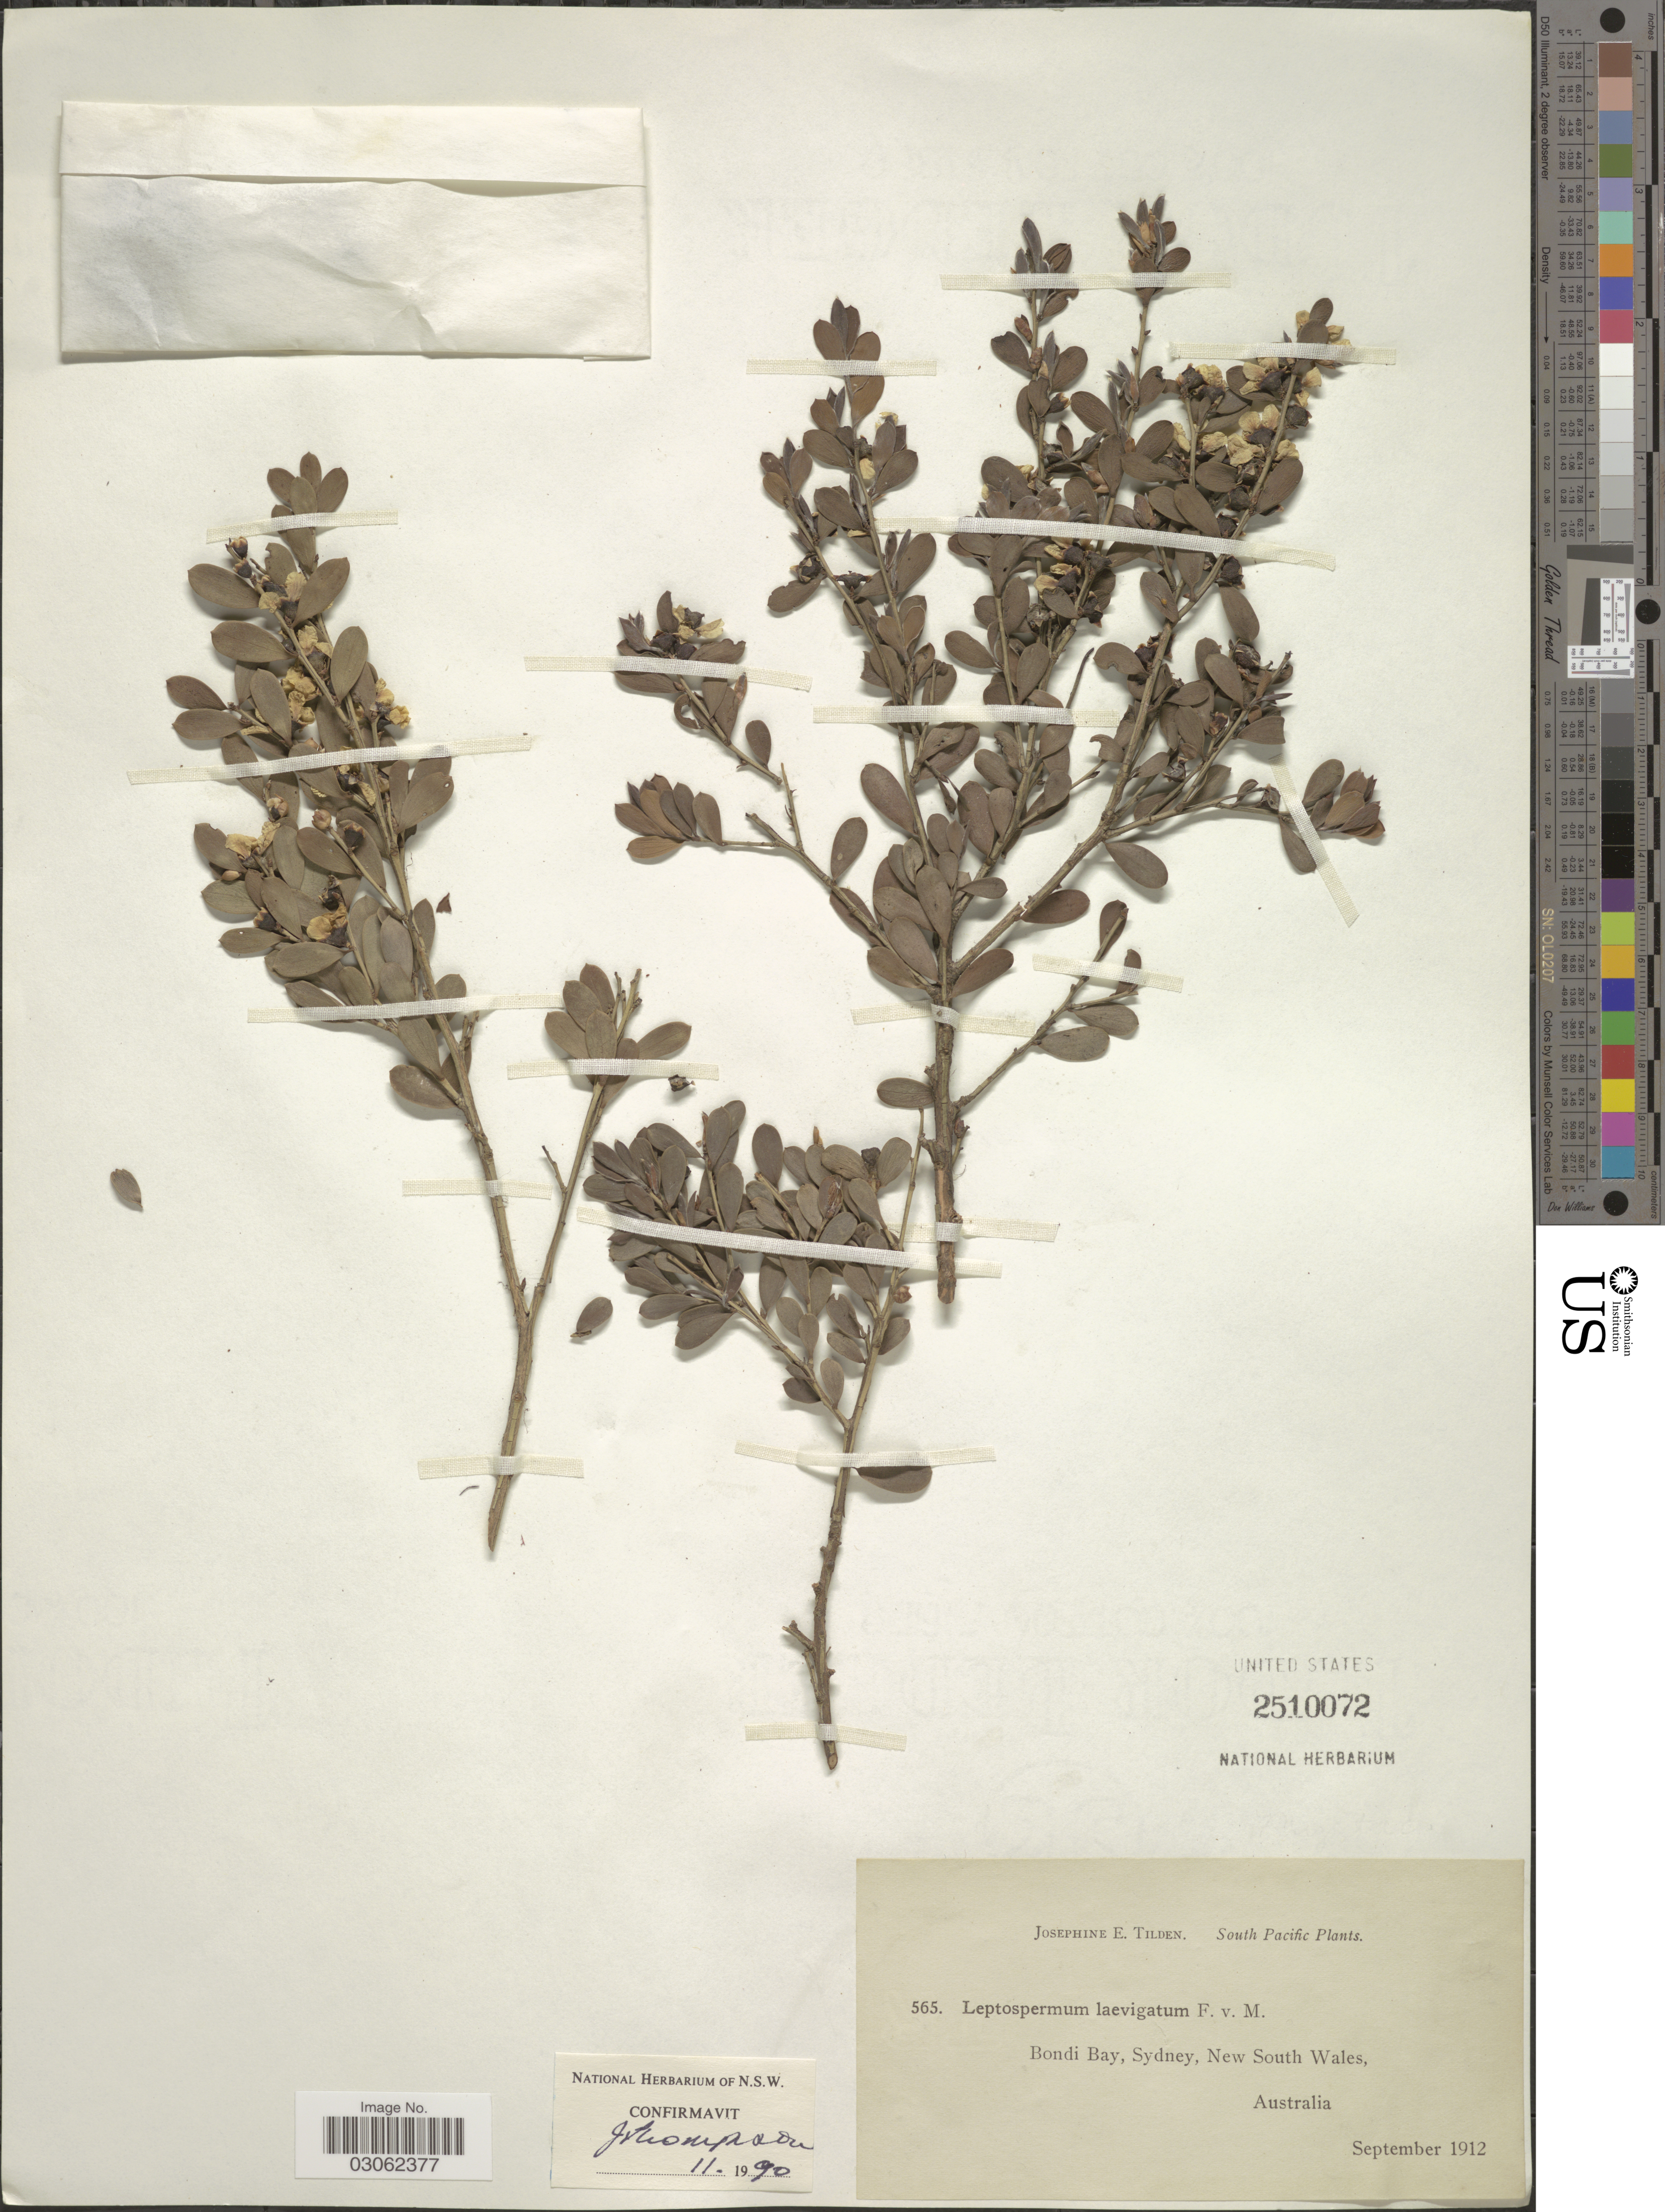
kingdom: Plantae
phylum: Tracheophyta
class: Magnoliopsida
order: Myrtales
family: Myrtaceae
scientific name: Gaudium laevigatum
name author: (Gaertn.) P.G. Wilson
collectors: J. E. Tilden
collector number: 565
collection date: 1912-09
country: Australia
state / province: New South Wales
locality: South Pacific. Bondi Bay, Sydney.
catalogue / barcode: US 2510072